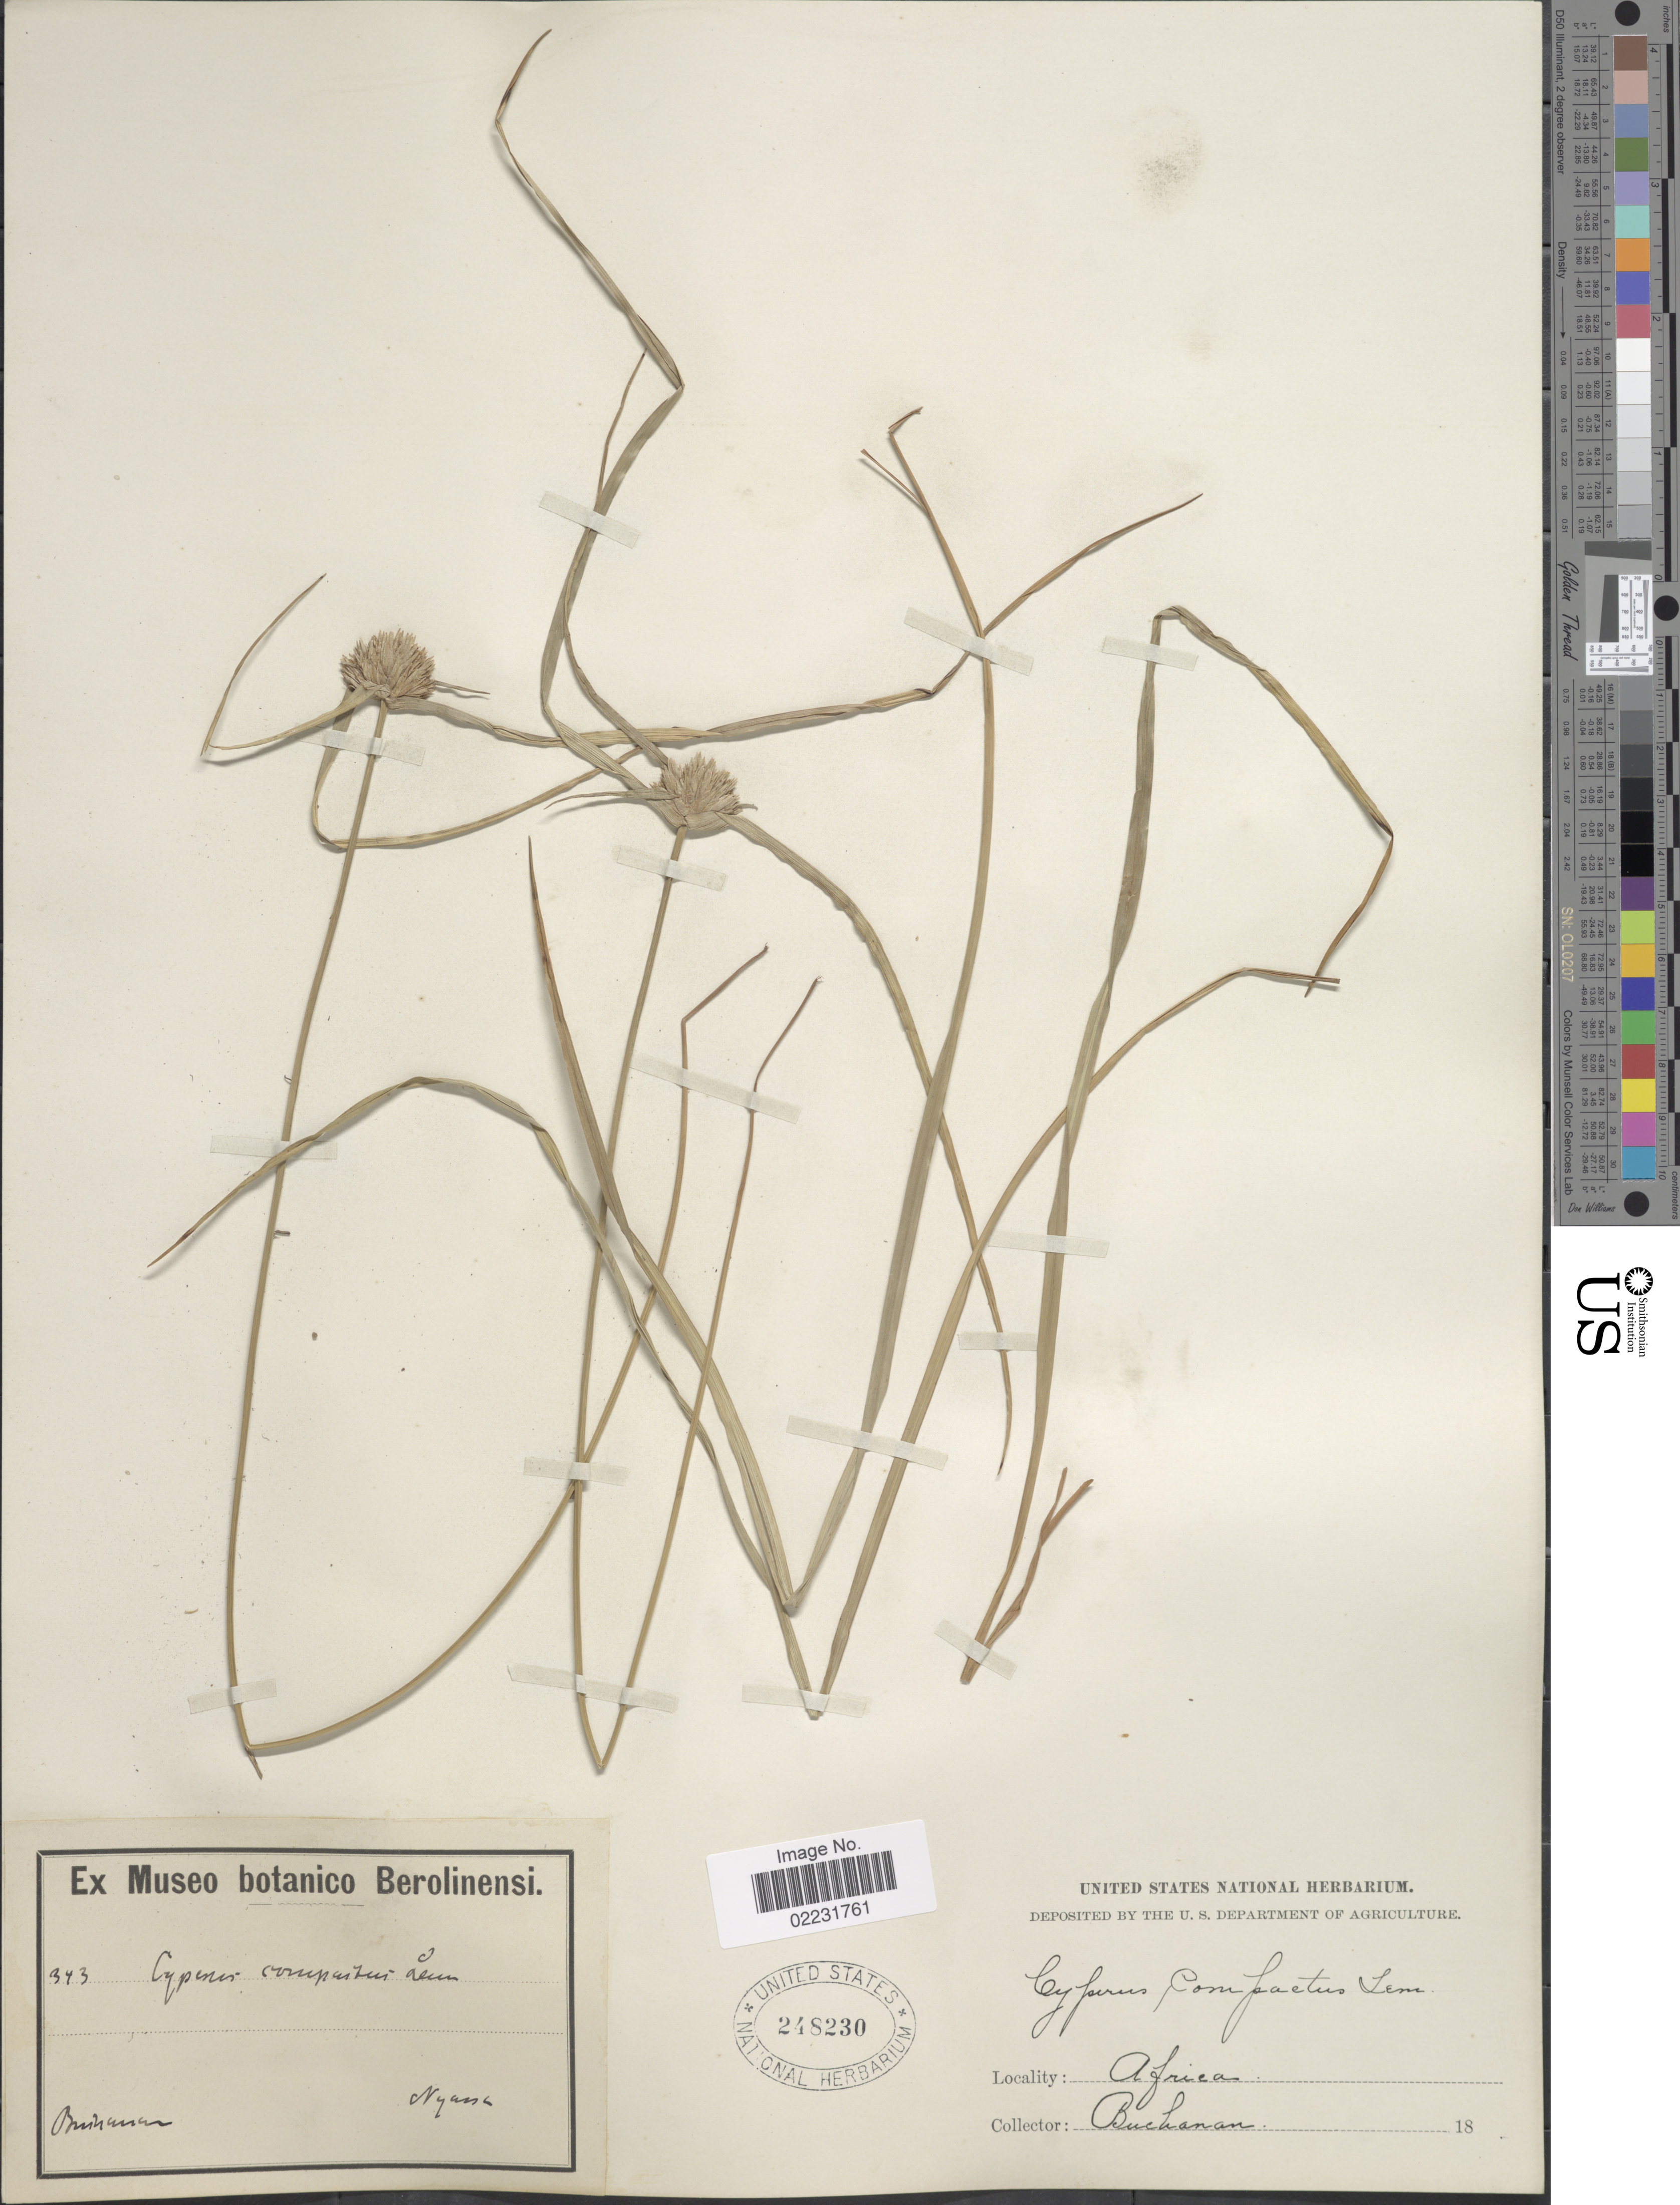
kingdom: Plantae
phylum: Tracheophyta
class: Liliopsida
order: Poales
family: Cyperaceae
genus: Cyperus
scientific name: Cyperus obtusiflorus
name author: Vahl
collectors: -. Buchanan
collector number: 343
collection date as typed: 18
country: Malawi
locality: Nyassa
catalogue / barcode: US 248230